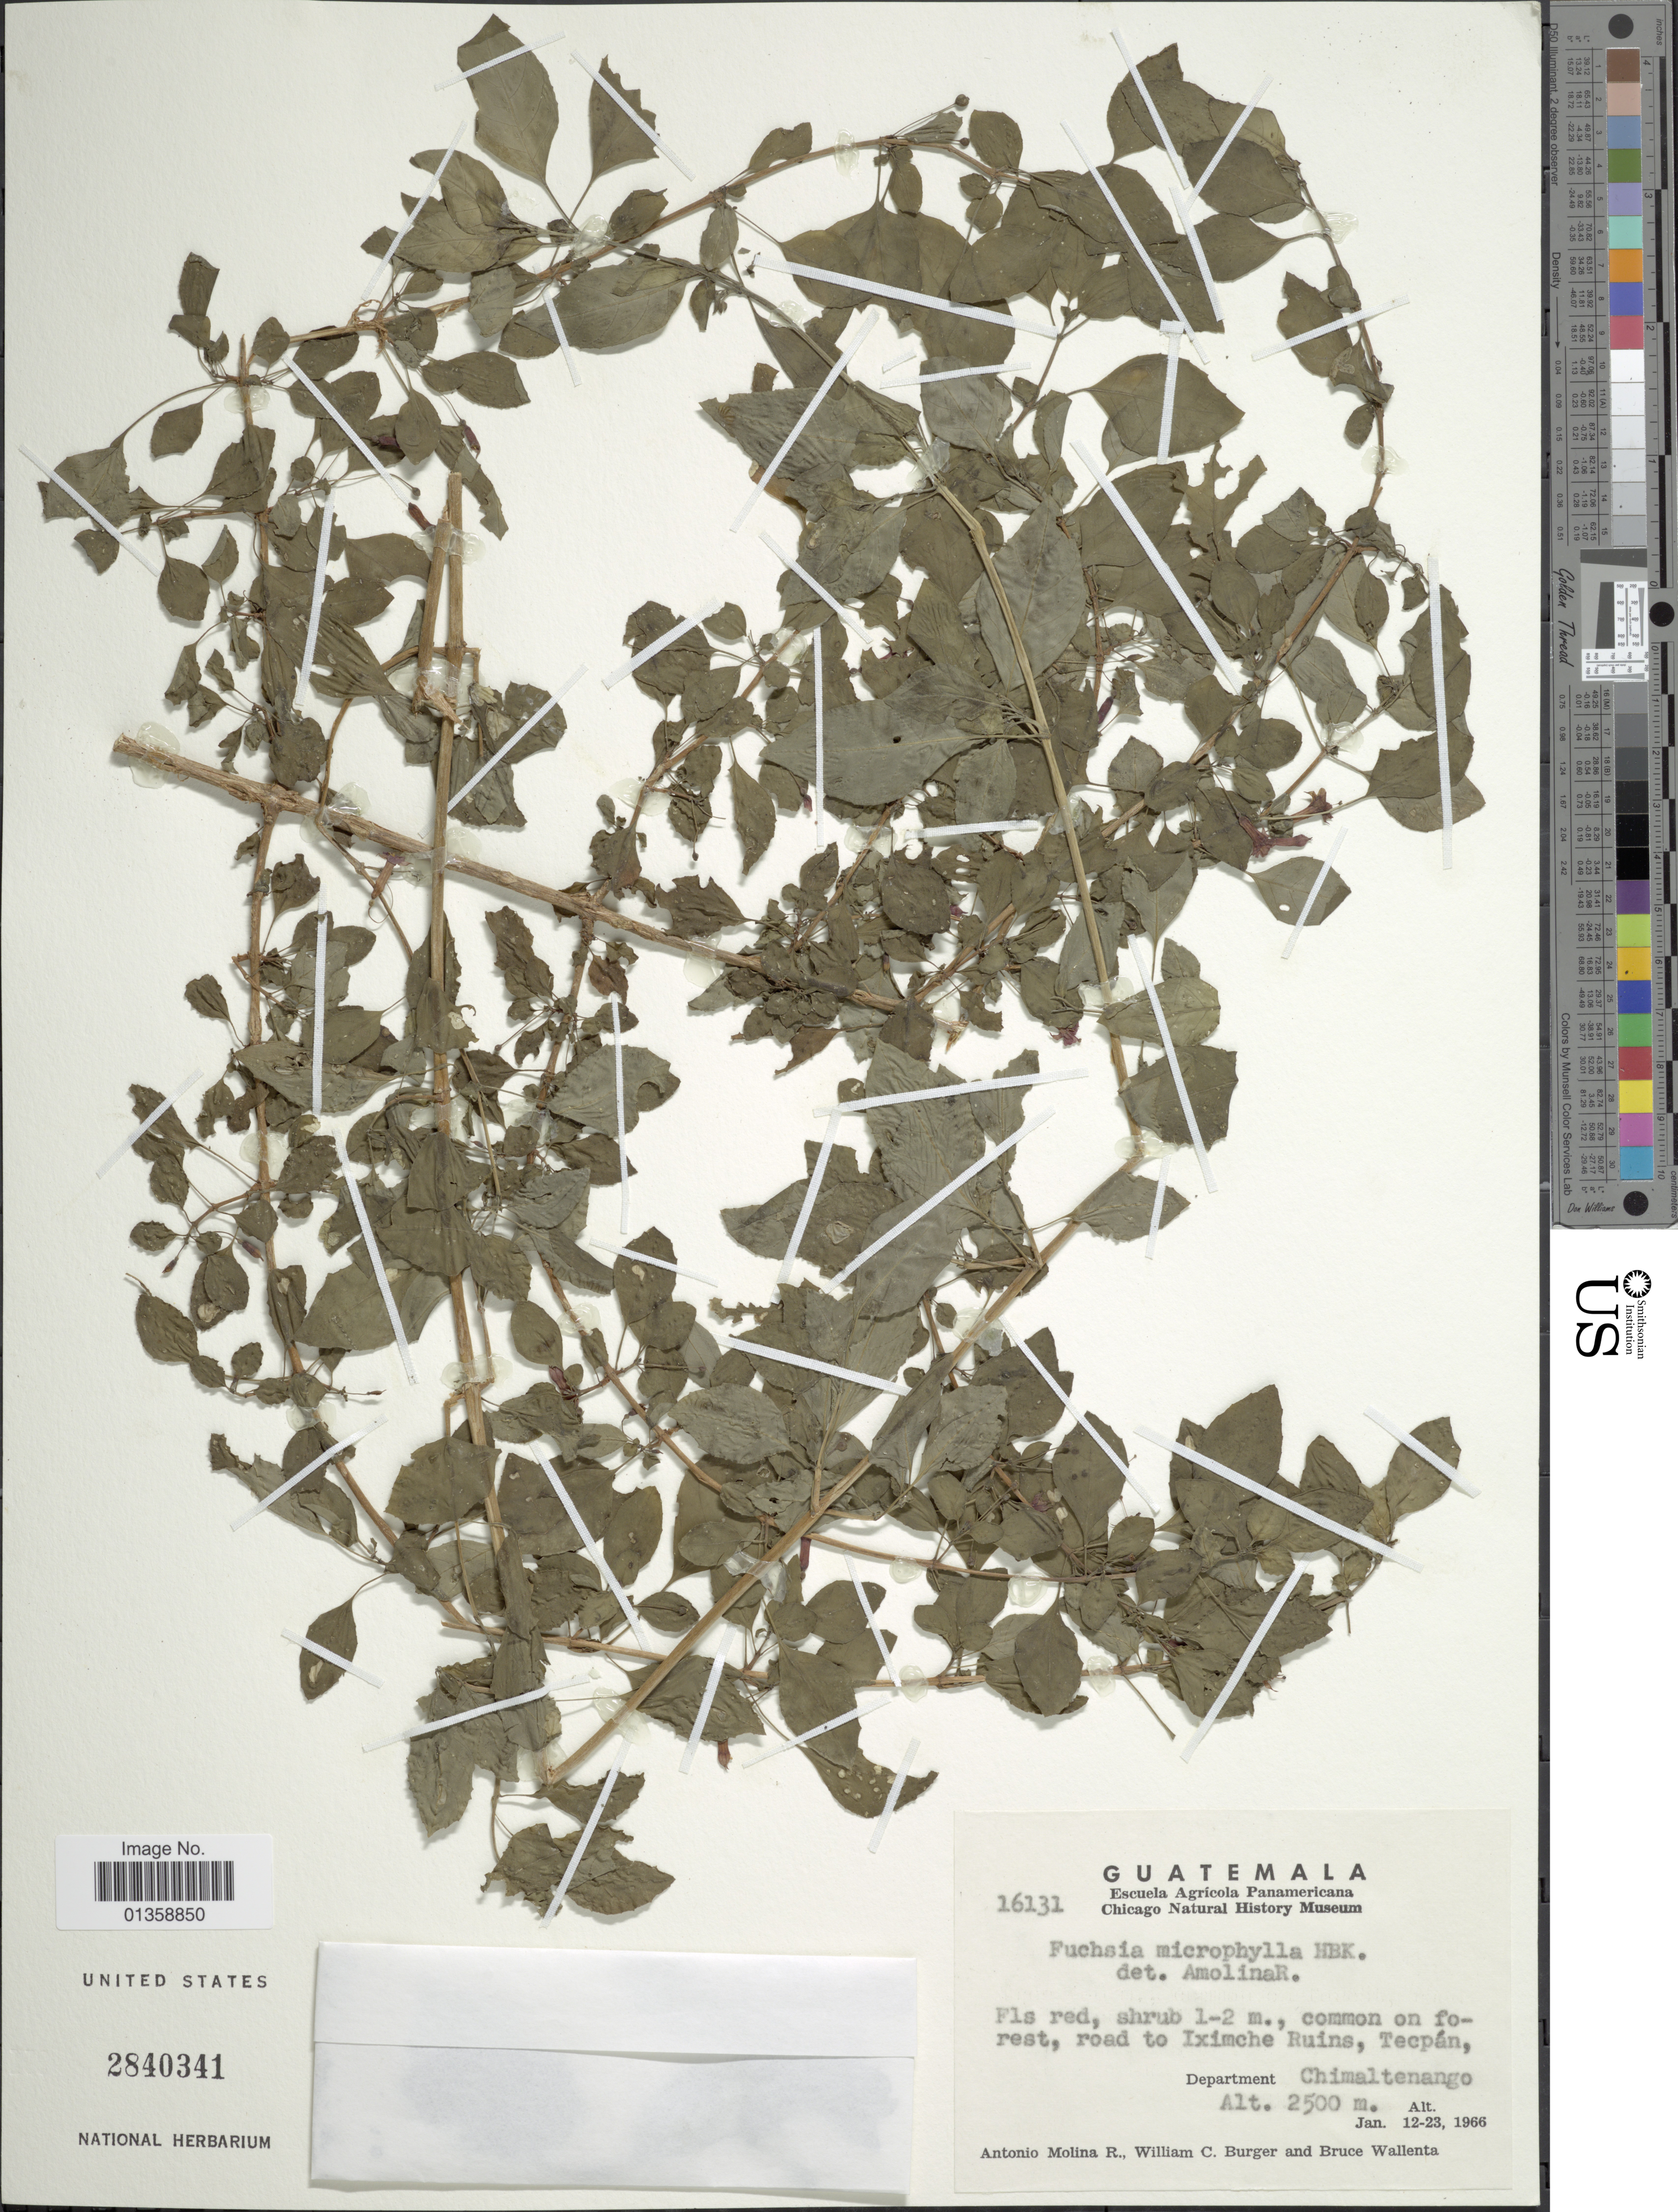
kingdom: Plantae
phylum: Tracheophyta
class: Magnoliopsida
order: Myrtales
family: Onagraceae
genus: Fuchsia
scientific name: Fuchsia microphylla subsp. microphylla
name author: Kunth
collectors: A. Molina R., W. Burger & B. Wallenta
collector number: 16131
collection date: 1966-01-12/1966-01-23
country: Guatemala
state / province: Chimaltenango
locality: Road to Iximche Ruins, Tecpán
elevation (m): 2500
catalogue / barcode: US 2840341